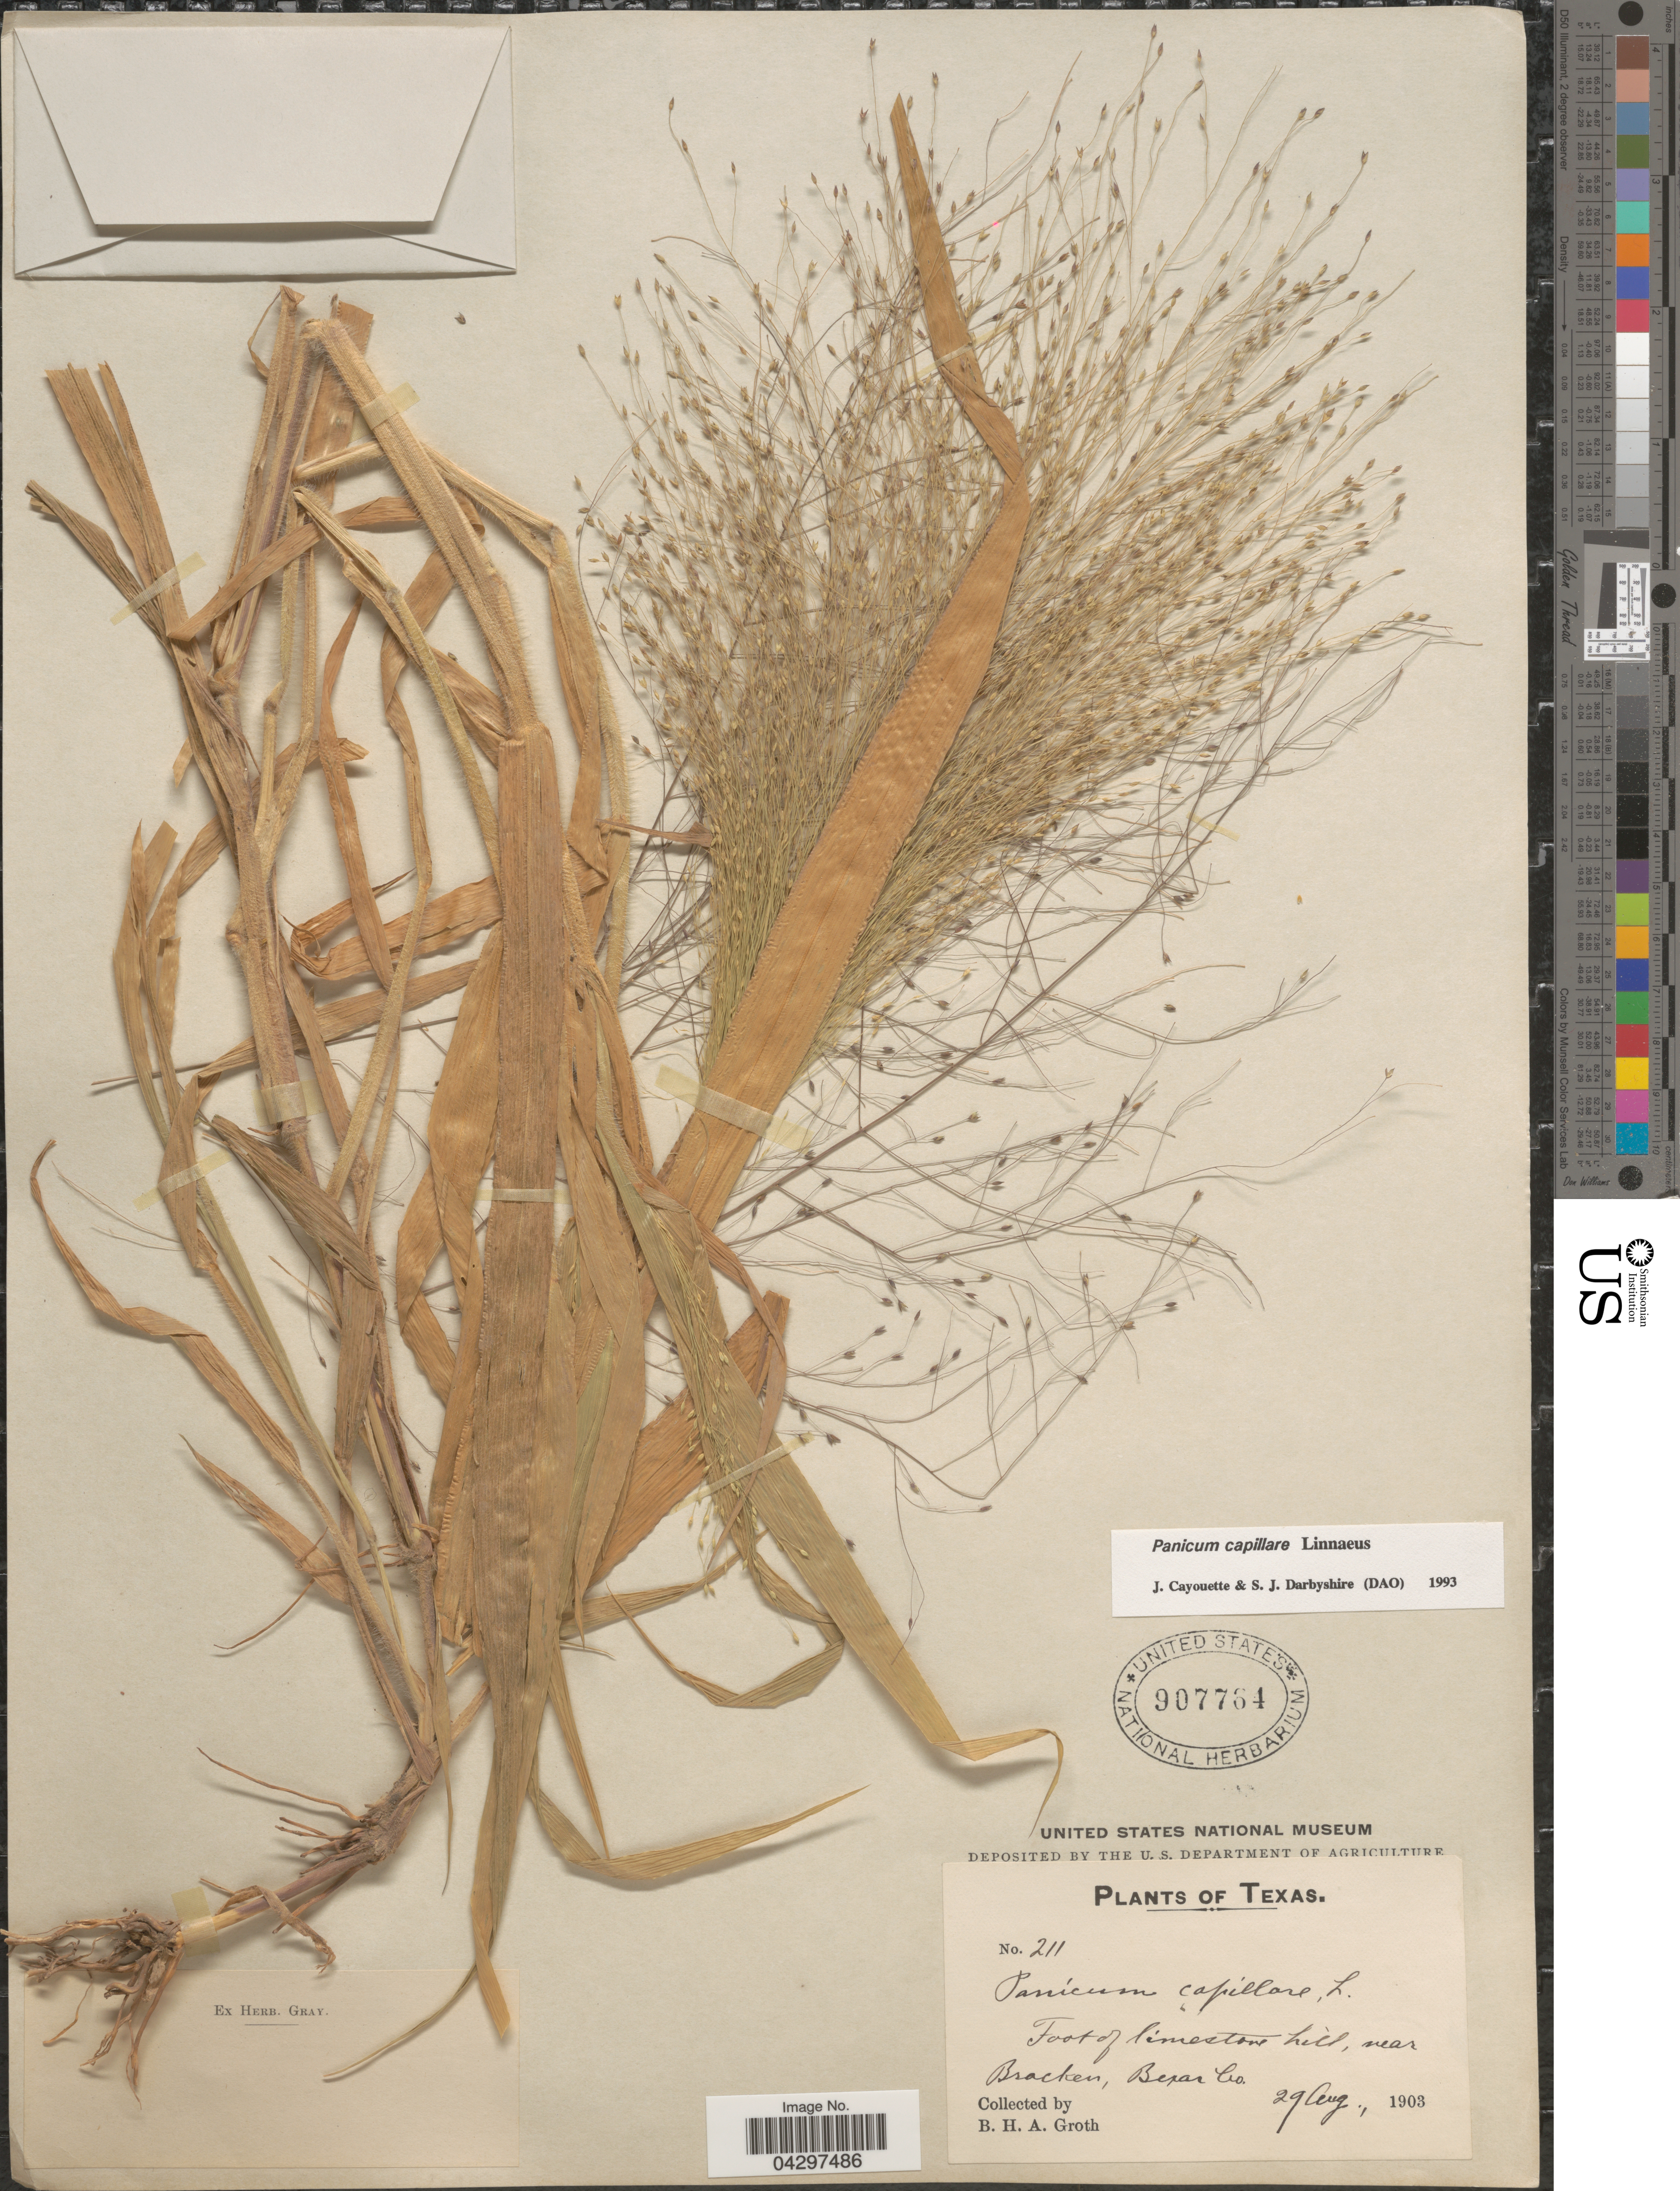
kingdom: Plantae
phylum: Tracheophyta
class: Liliopsida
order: Poales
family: Poaceae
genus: Panicum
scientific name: Panicum capillare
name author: L.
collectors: B. Groth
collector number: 211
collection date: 1903-08-29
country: United States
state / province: Texas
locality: Foot of limestone hill, near Bracken, Bexar Co.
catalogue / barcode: US 907764